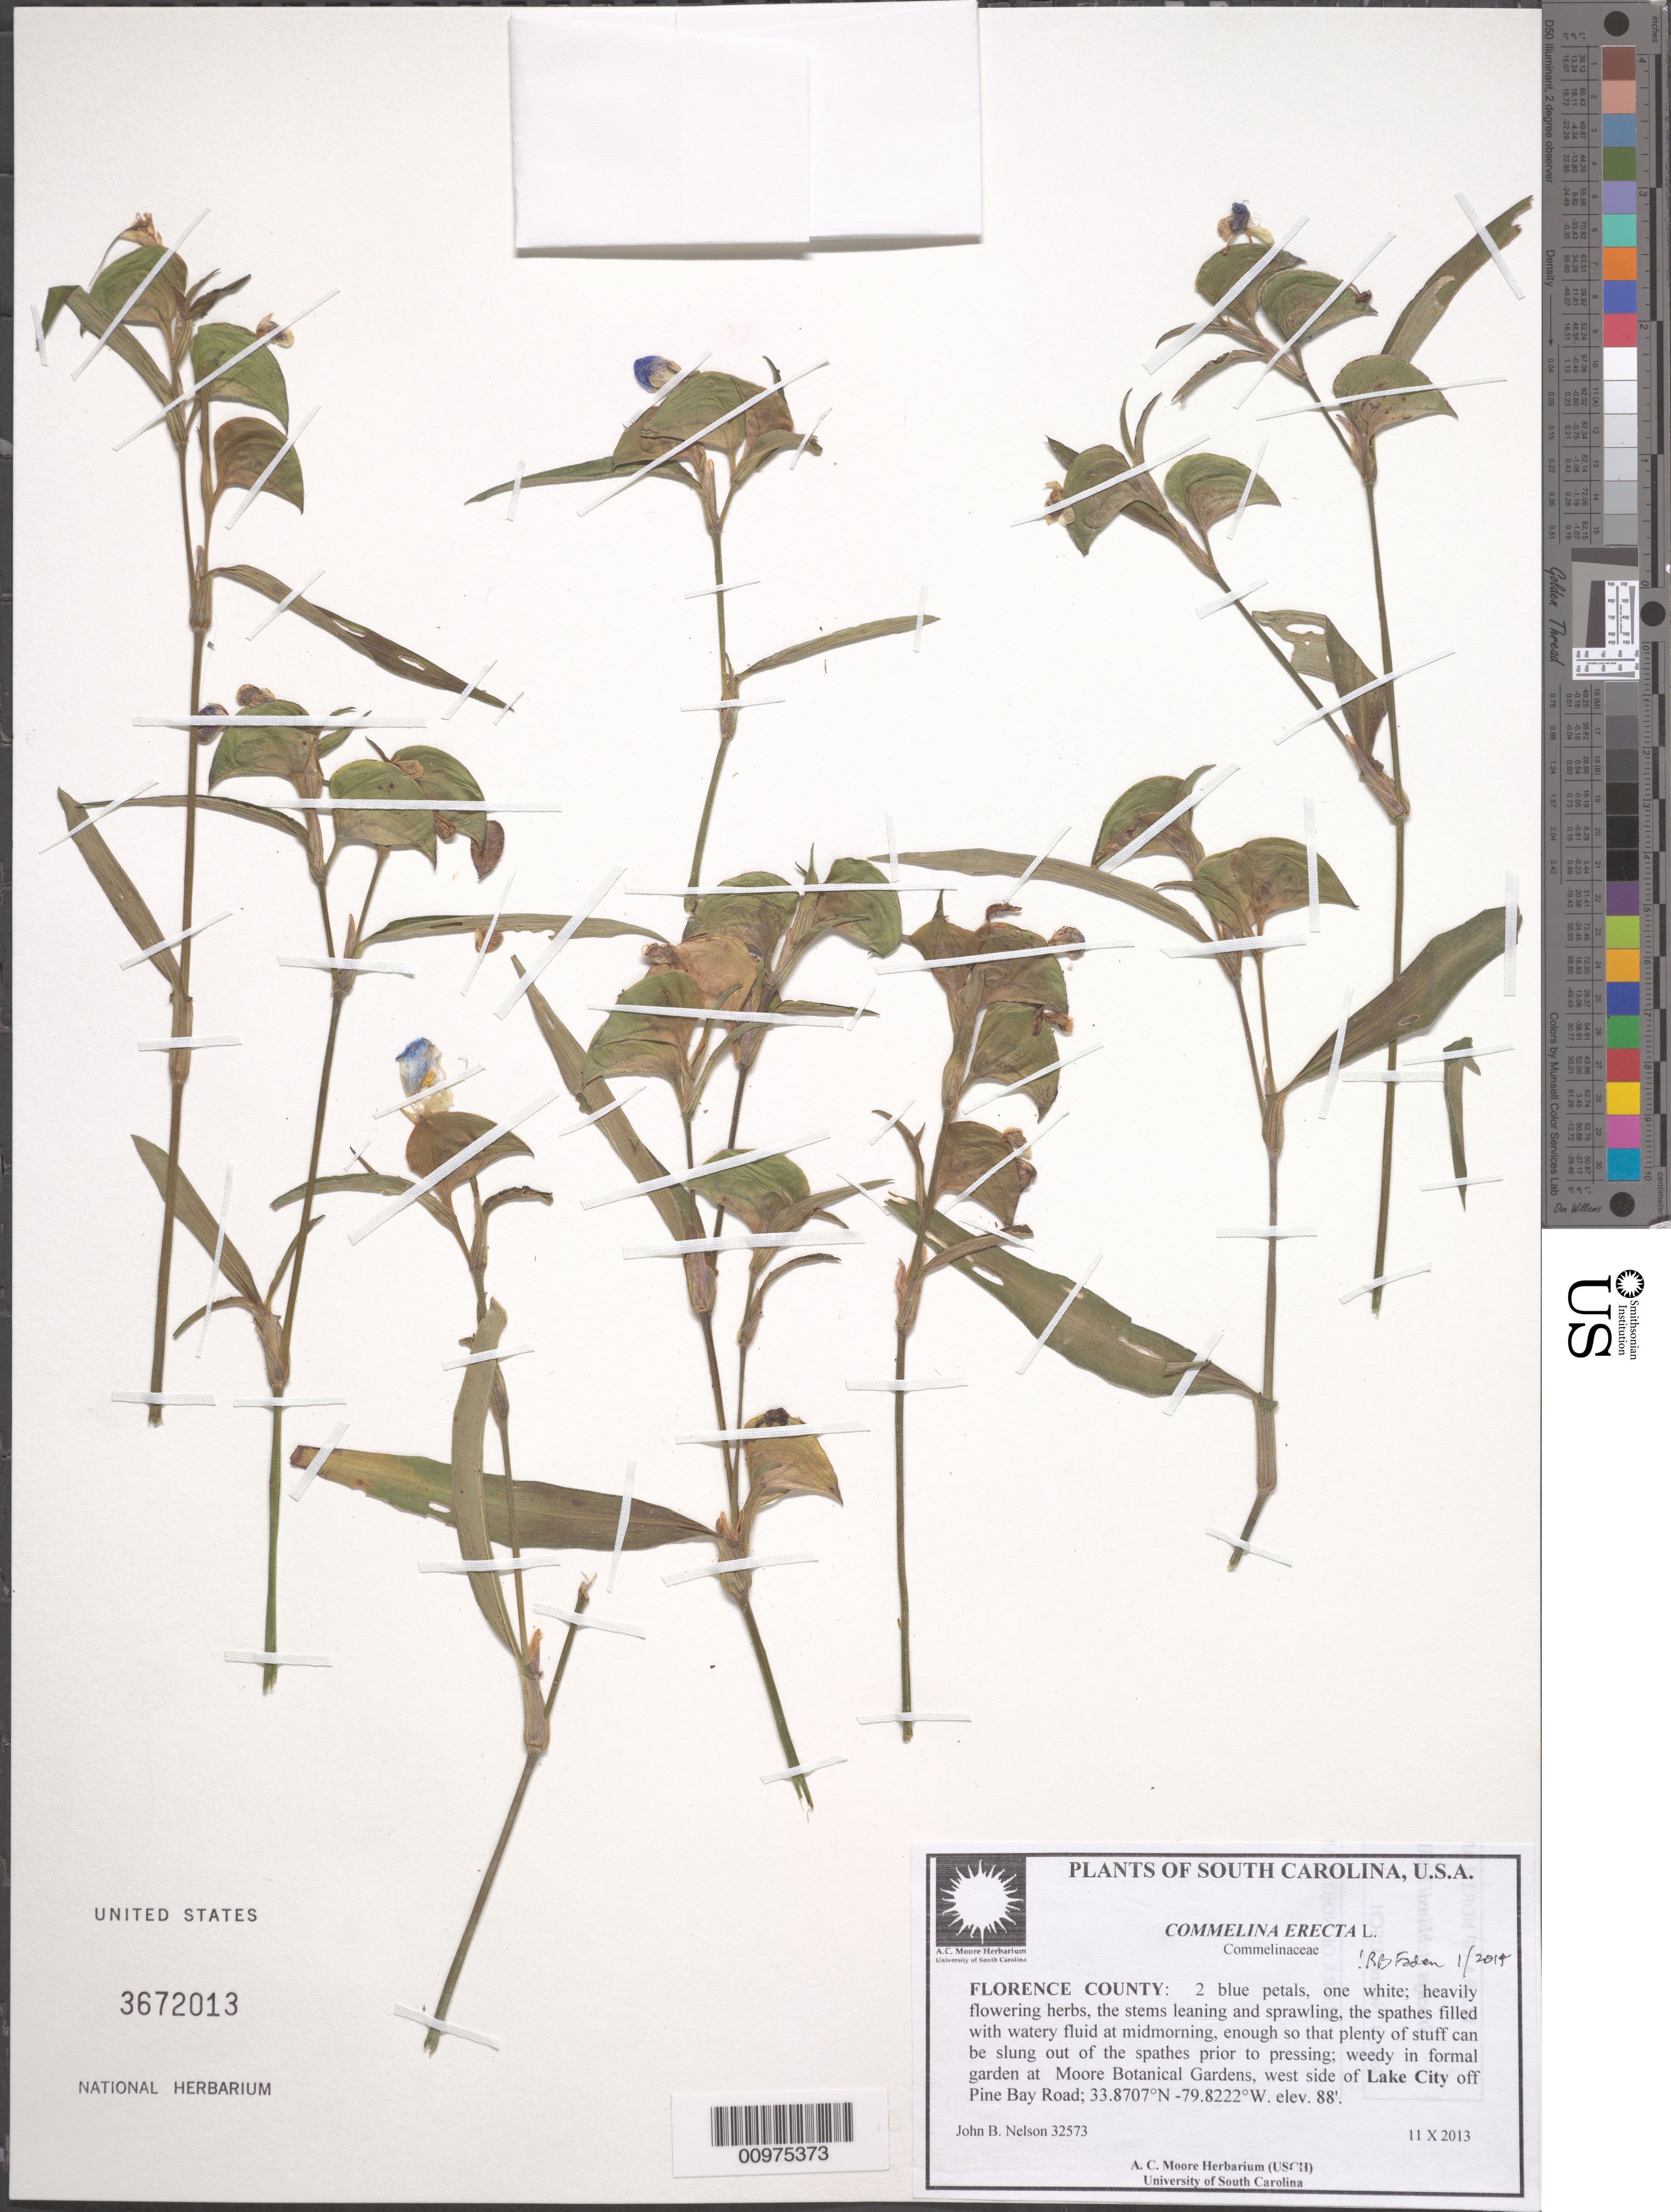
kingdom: Plantae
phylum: Tracheophyta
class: Liliopsida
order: Commelinales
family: Commelinaceae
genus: Commelina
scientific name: Commelina erecta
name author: L.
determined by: Faden, Robert B., (US), Smithsonian Institution - National Museum of Natural History (UNITED STATES)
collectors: J. Nelson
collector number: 32573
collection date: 2013-10-11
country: United States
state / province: South Carolina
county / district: Florence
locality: formal garden at Moore Botanical Gardens, west side of Lake City off Pine Bay road.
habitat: weedy in formal garden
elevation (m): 27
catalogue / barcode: US 3672013